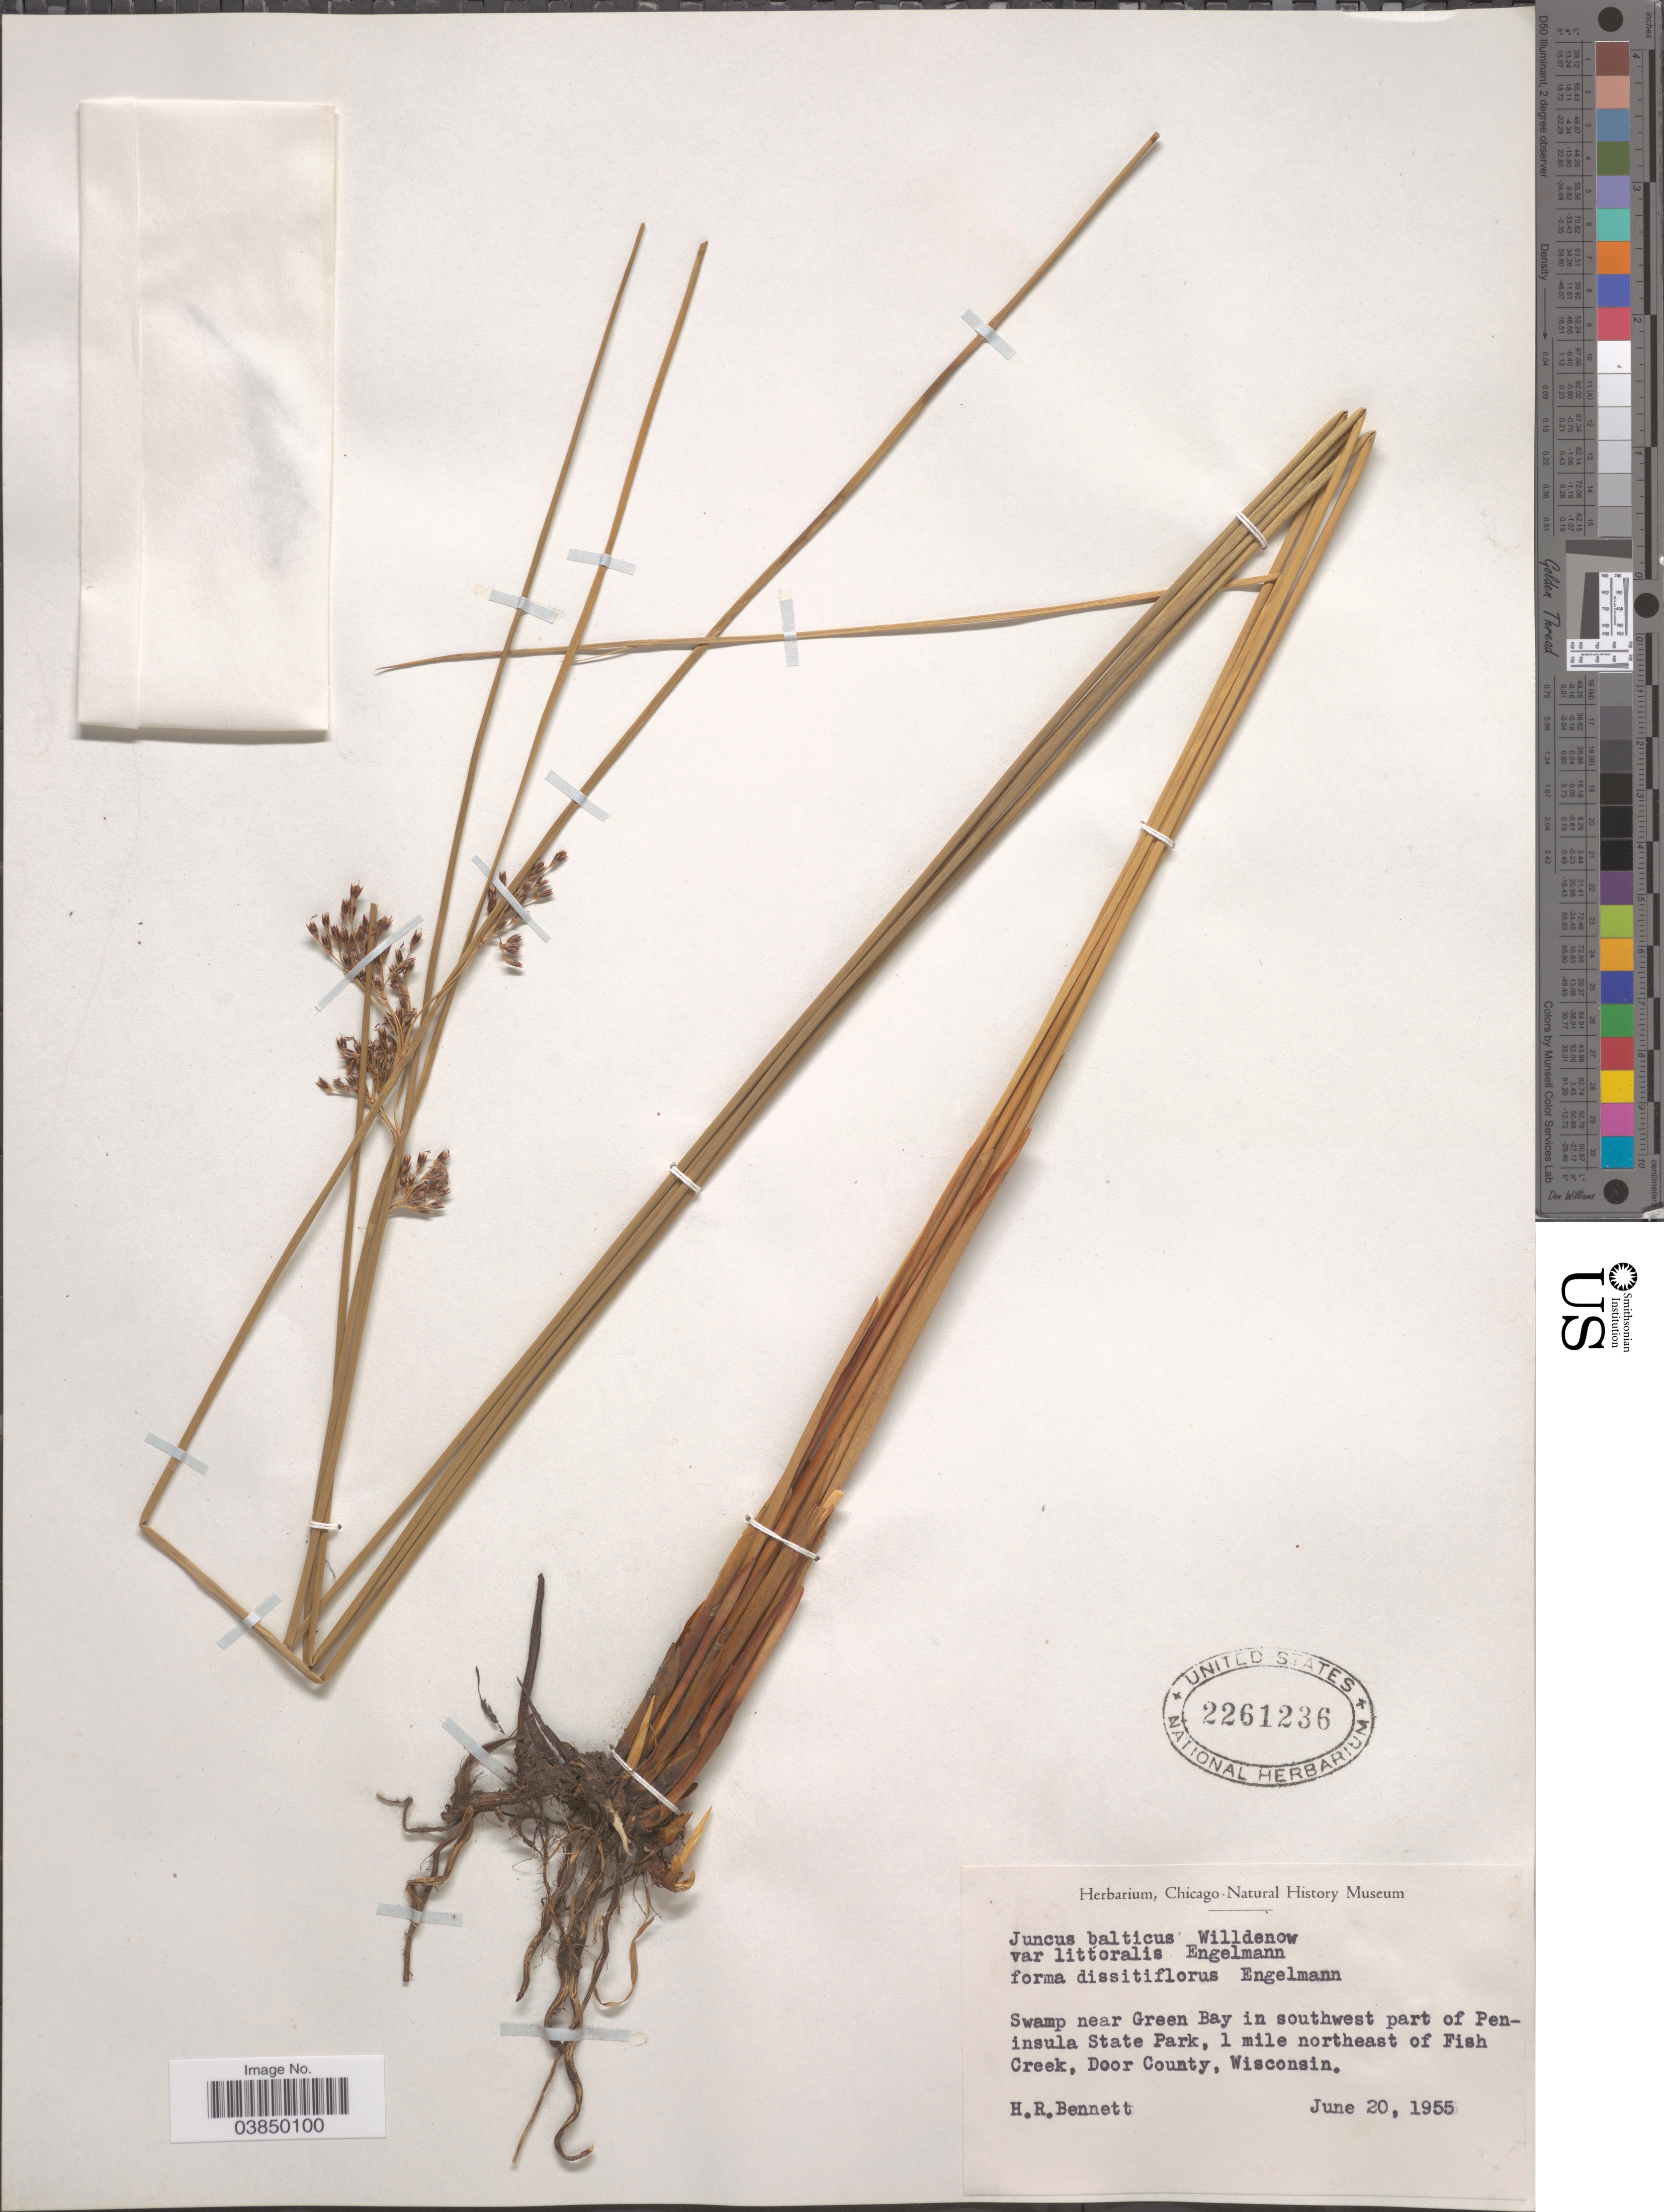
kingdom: Plantae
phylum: Tracheophyta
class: Liliopsida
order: Poales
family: Juncaceae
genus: Juncus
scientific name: Juncus balticus var. littoralis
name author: Engelm.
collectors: H. R. Bennett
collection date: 1955-06-20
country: United States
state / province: Wisconsin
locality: Swamp near Green Bay in southwest part of Peninsula State Park, 1 mile northeast of Fish Creek, Door County.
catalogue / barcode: US 2261236